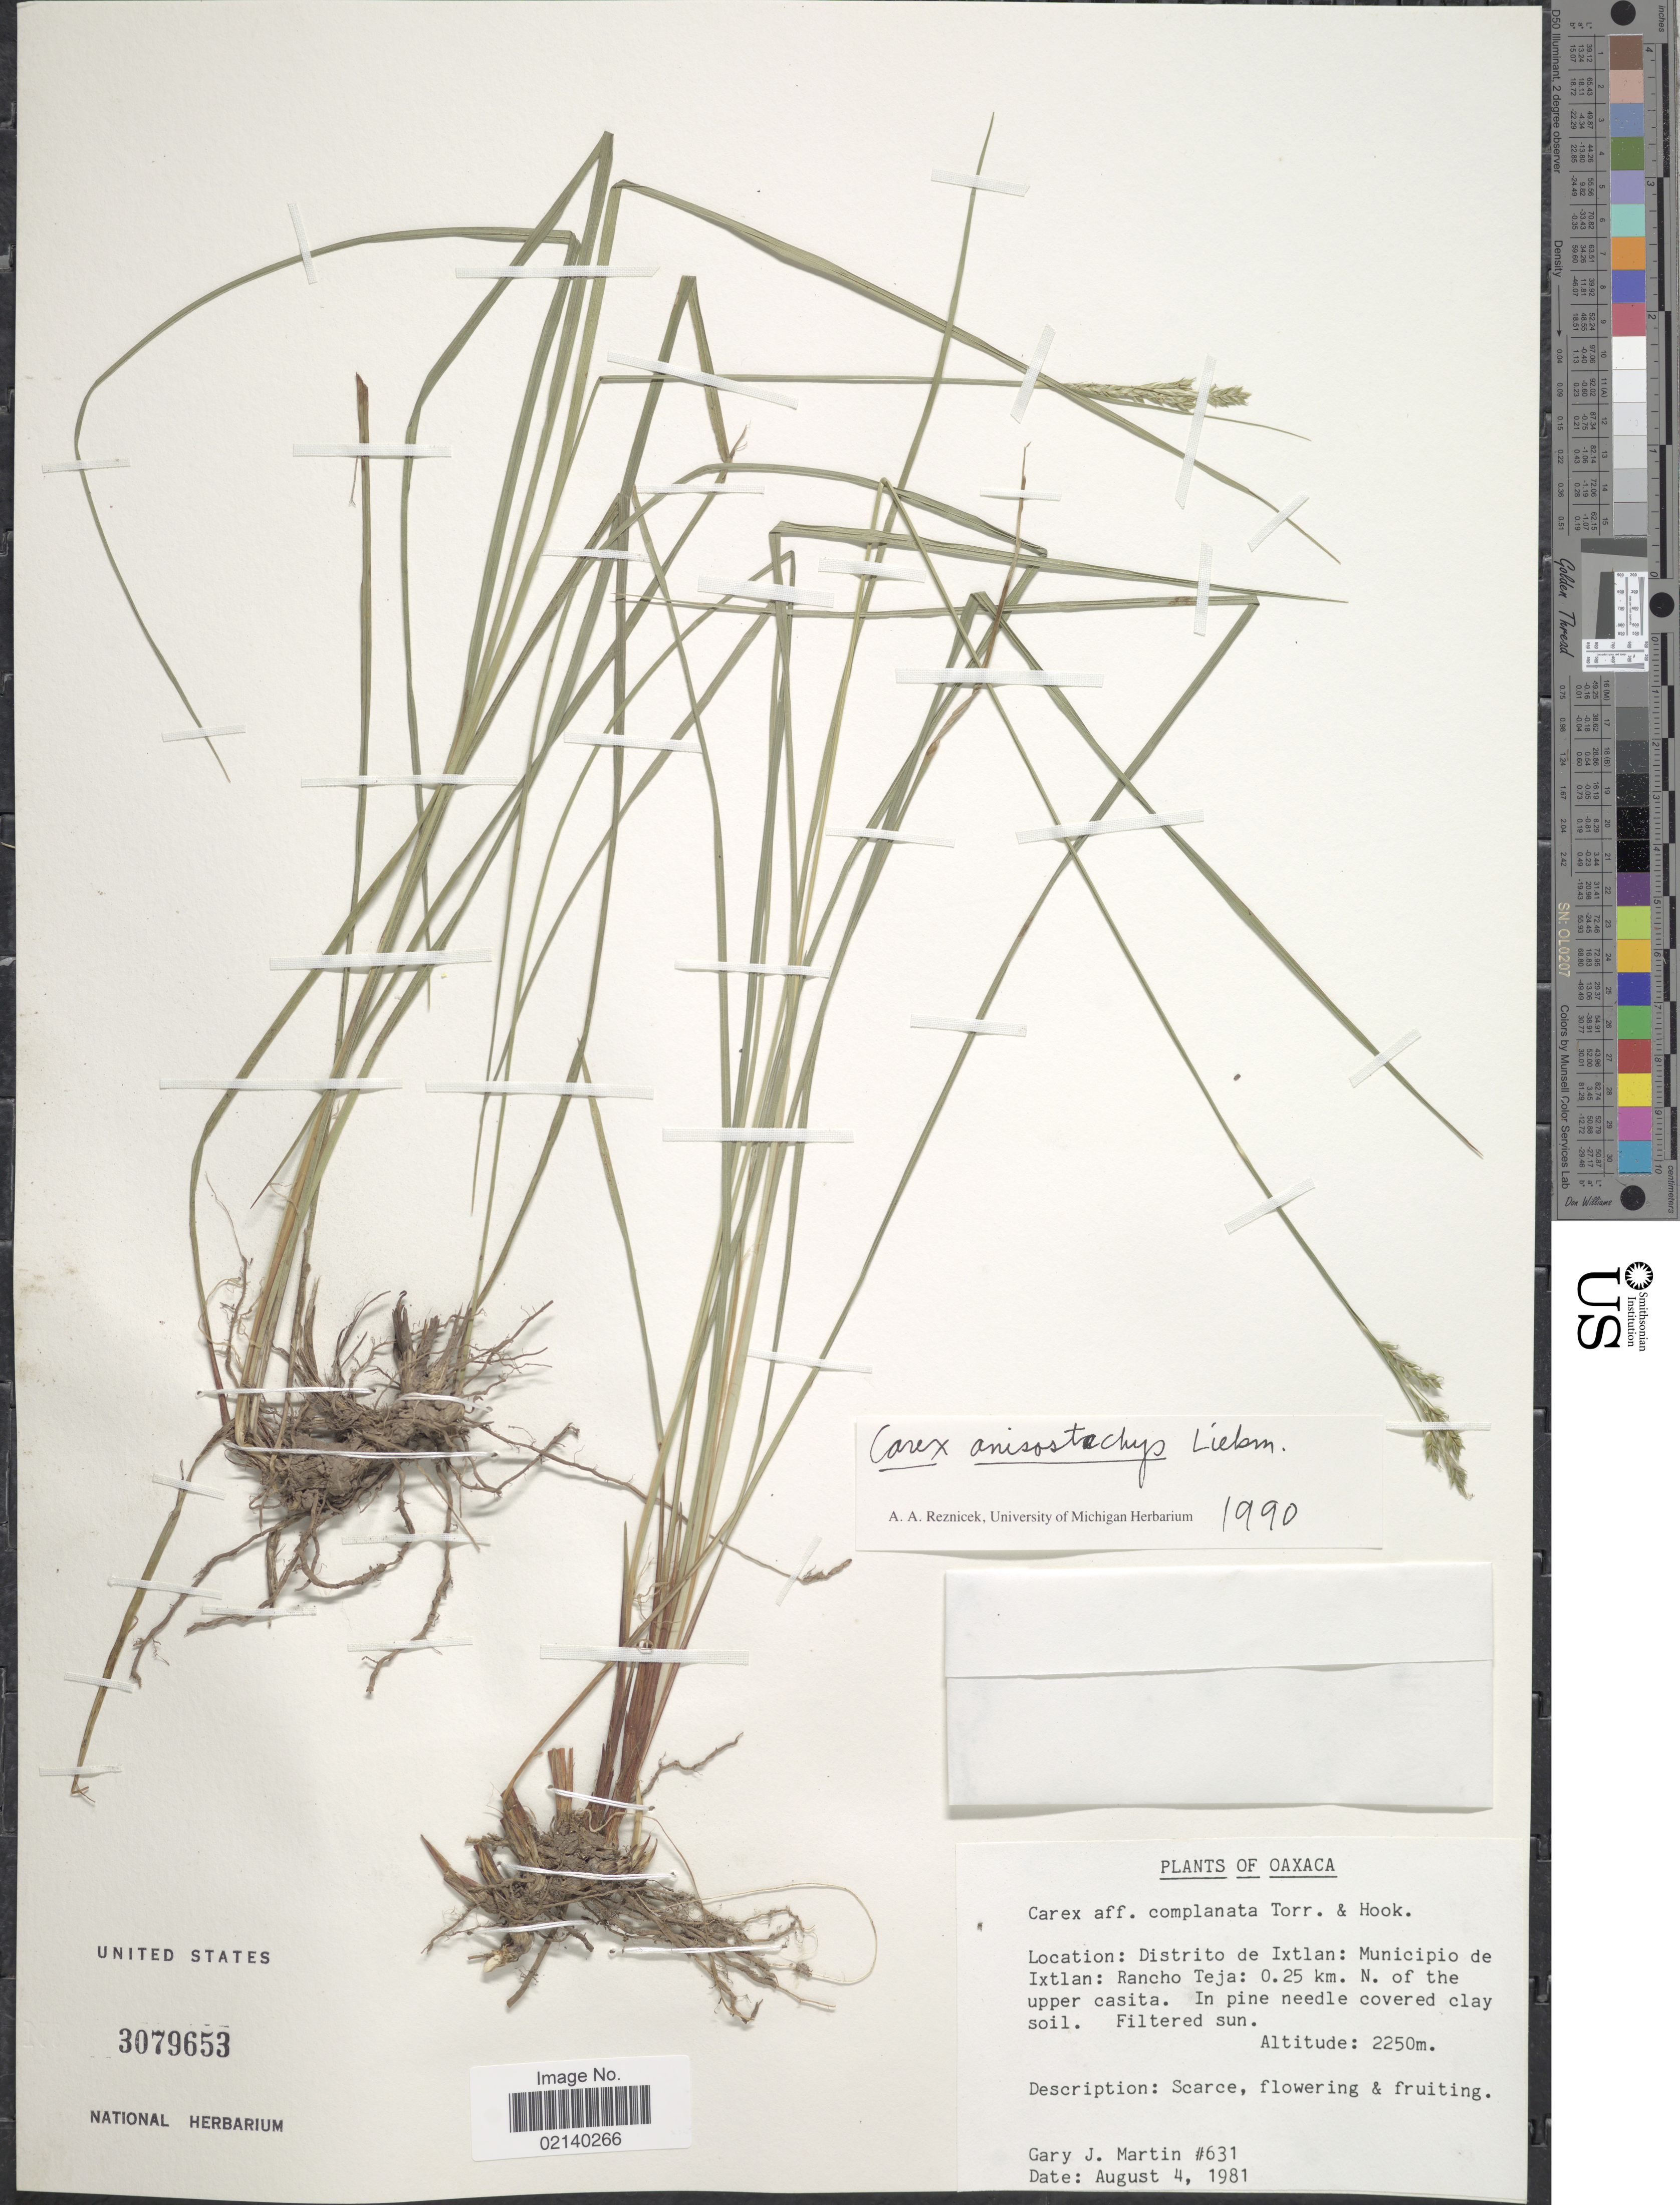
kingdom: Plantae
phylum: Tracheophyta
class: Liliopsida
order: Poales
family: Cyperaceae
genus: Carex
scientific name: Carex anisostachys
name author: Liebm.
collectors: G. J. Martin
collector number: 631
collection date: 1981-08-04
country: Mexico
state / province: Oaxaca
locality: Distrito de Ixtlan: Municipio de Ixtlan: Rancho Teja: 0.25 km. N. of the upper casita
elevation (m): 2250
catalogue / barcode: US 3079653